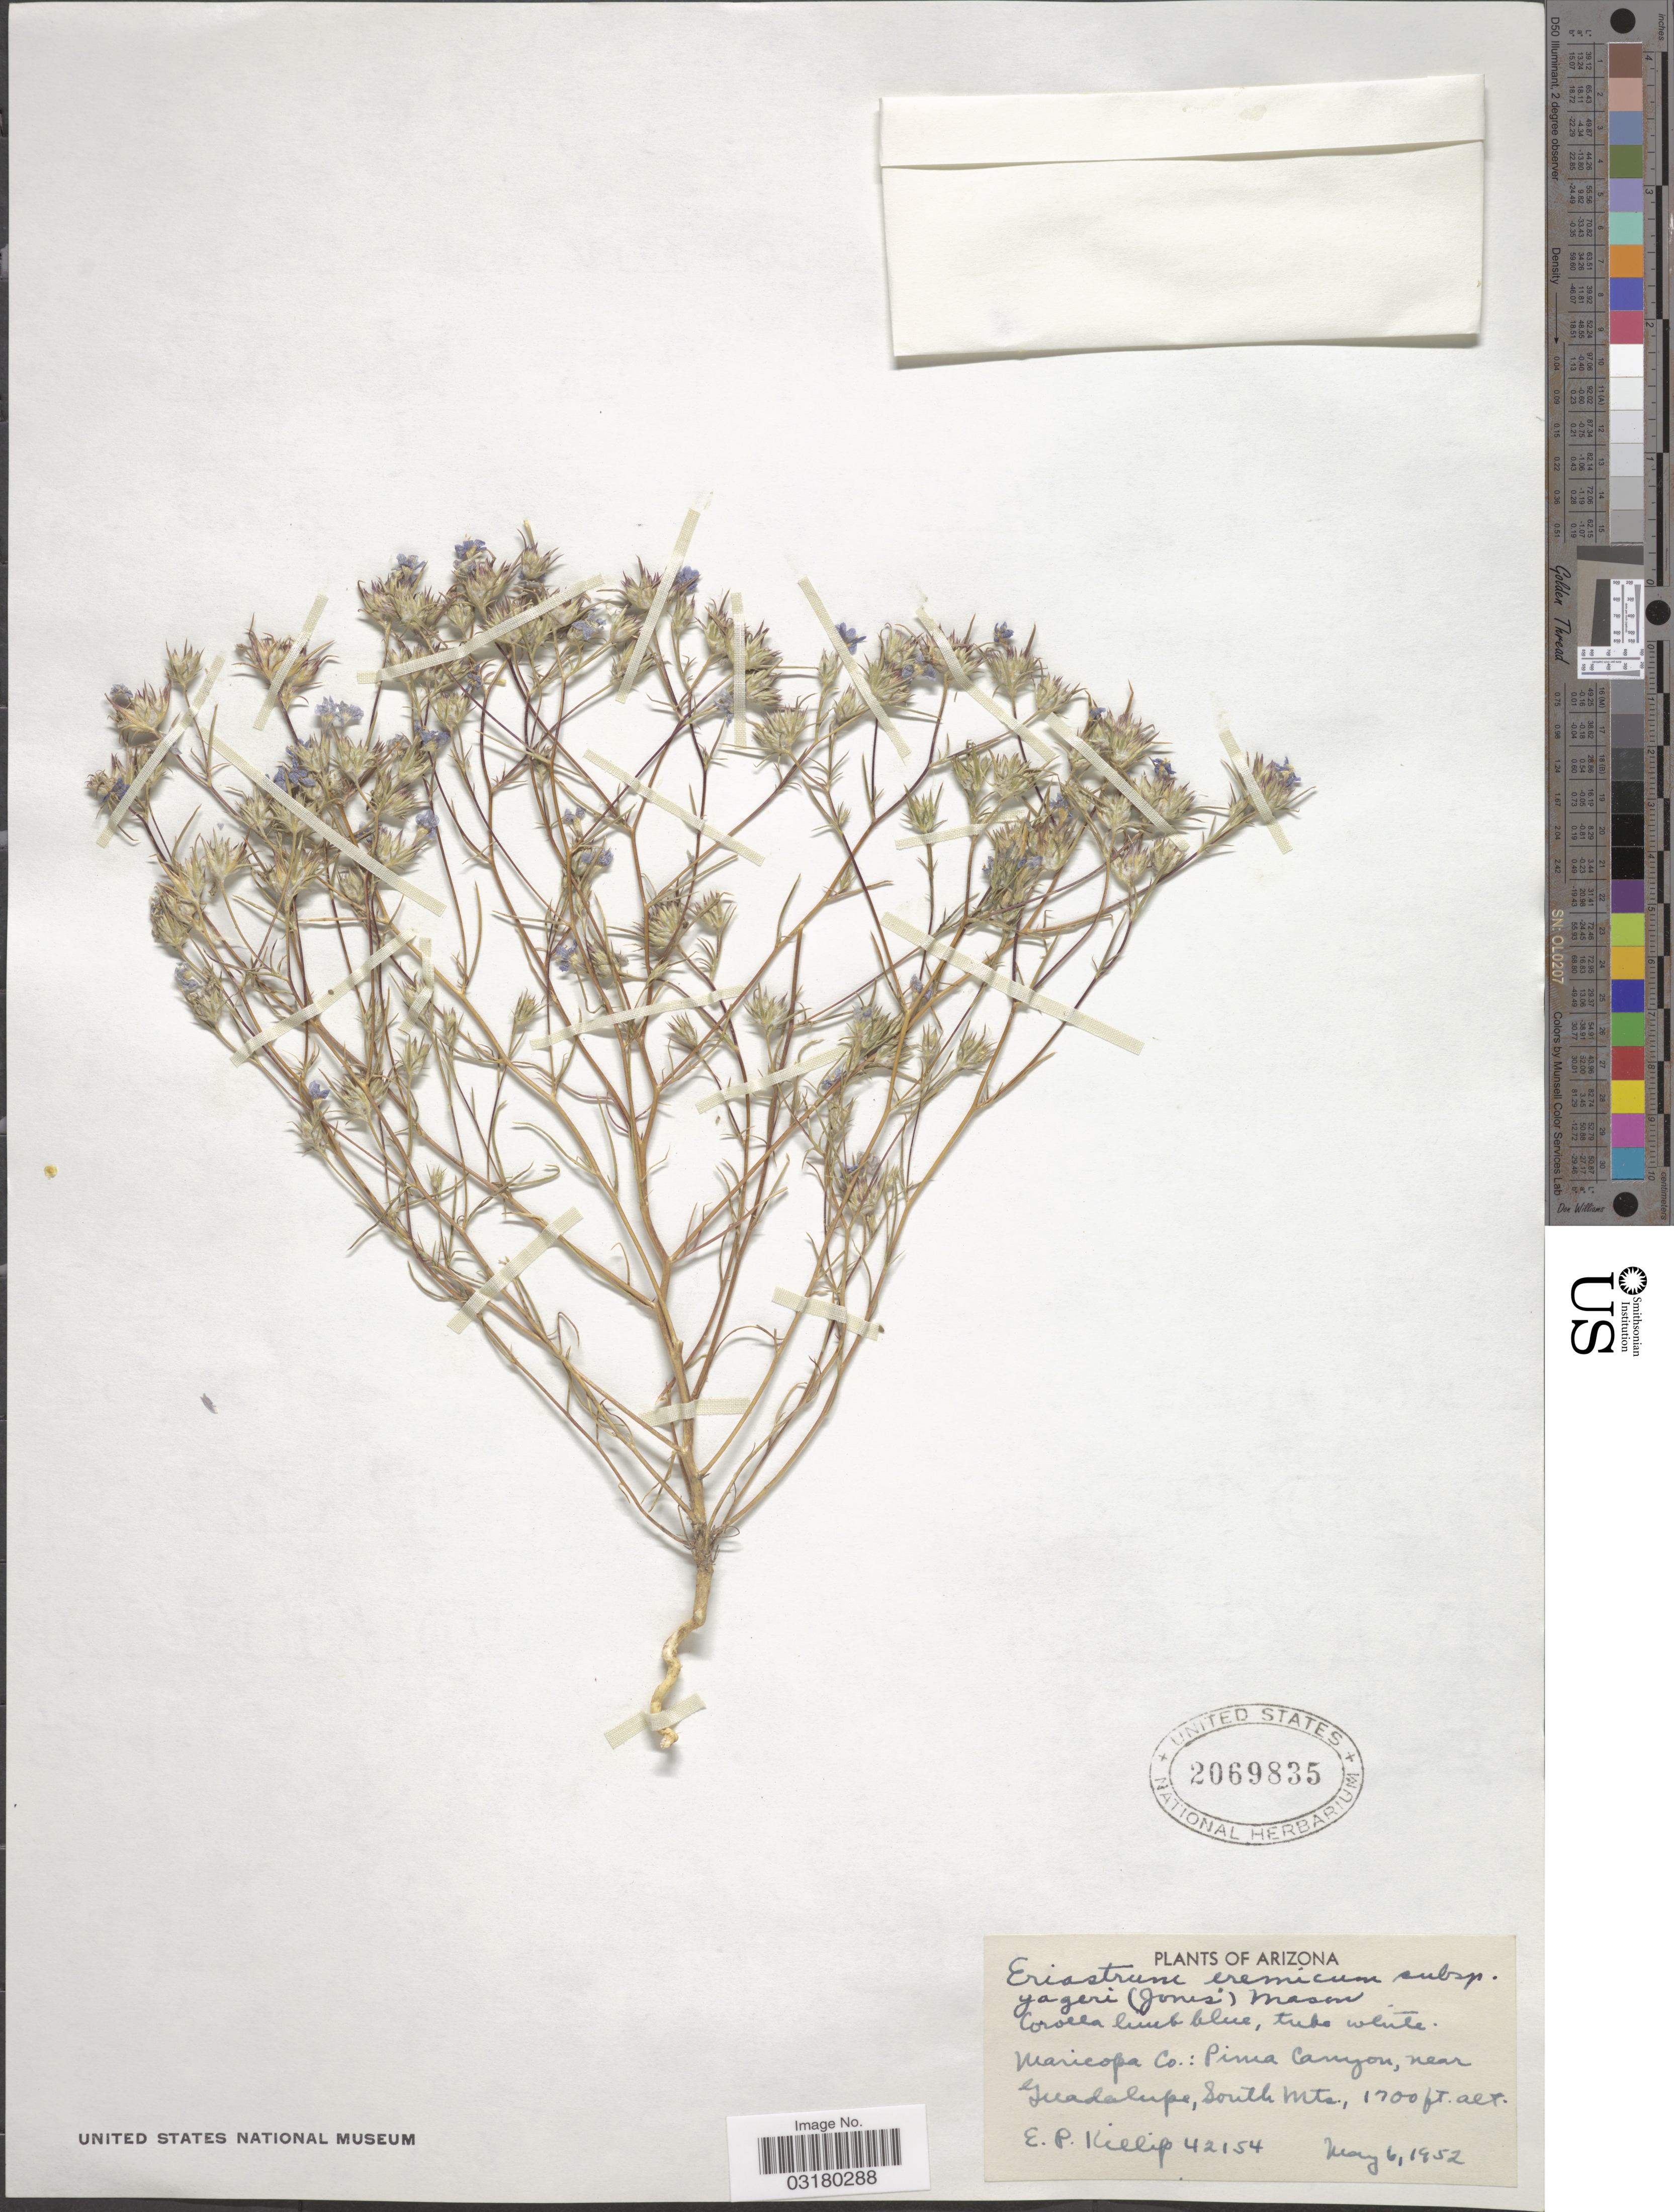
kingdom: Plantae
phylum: Tracheophyta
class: Magnoliopsida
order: Ericales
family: Polemoniaceae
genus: Eriastrum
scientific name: Eriastrum eremicum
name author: (Jeps.) H. Mason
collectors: E. P. Killip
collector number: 42154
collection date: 1952-05-06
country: United States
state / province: Arizona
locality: Maricopa Co.: Pima Canyon, near Guadalupe, South Mts.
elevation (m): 518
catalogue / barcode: US 2069835